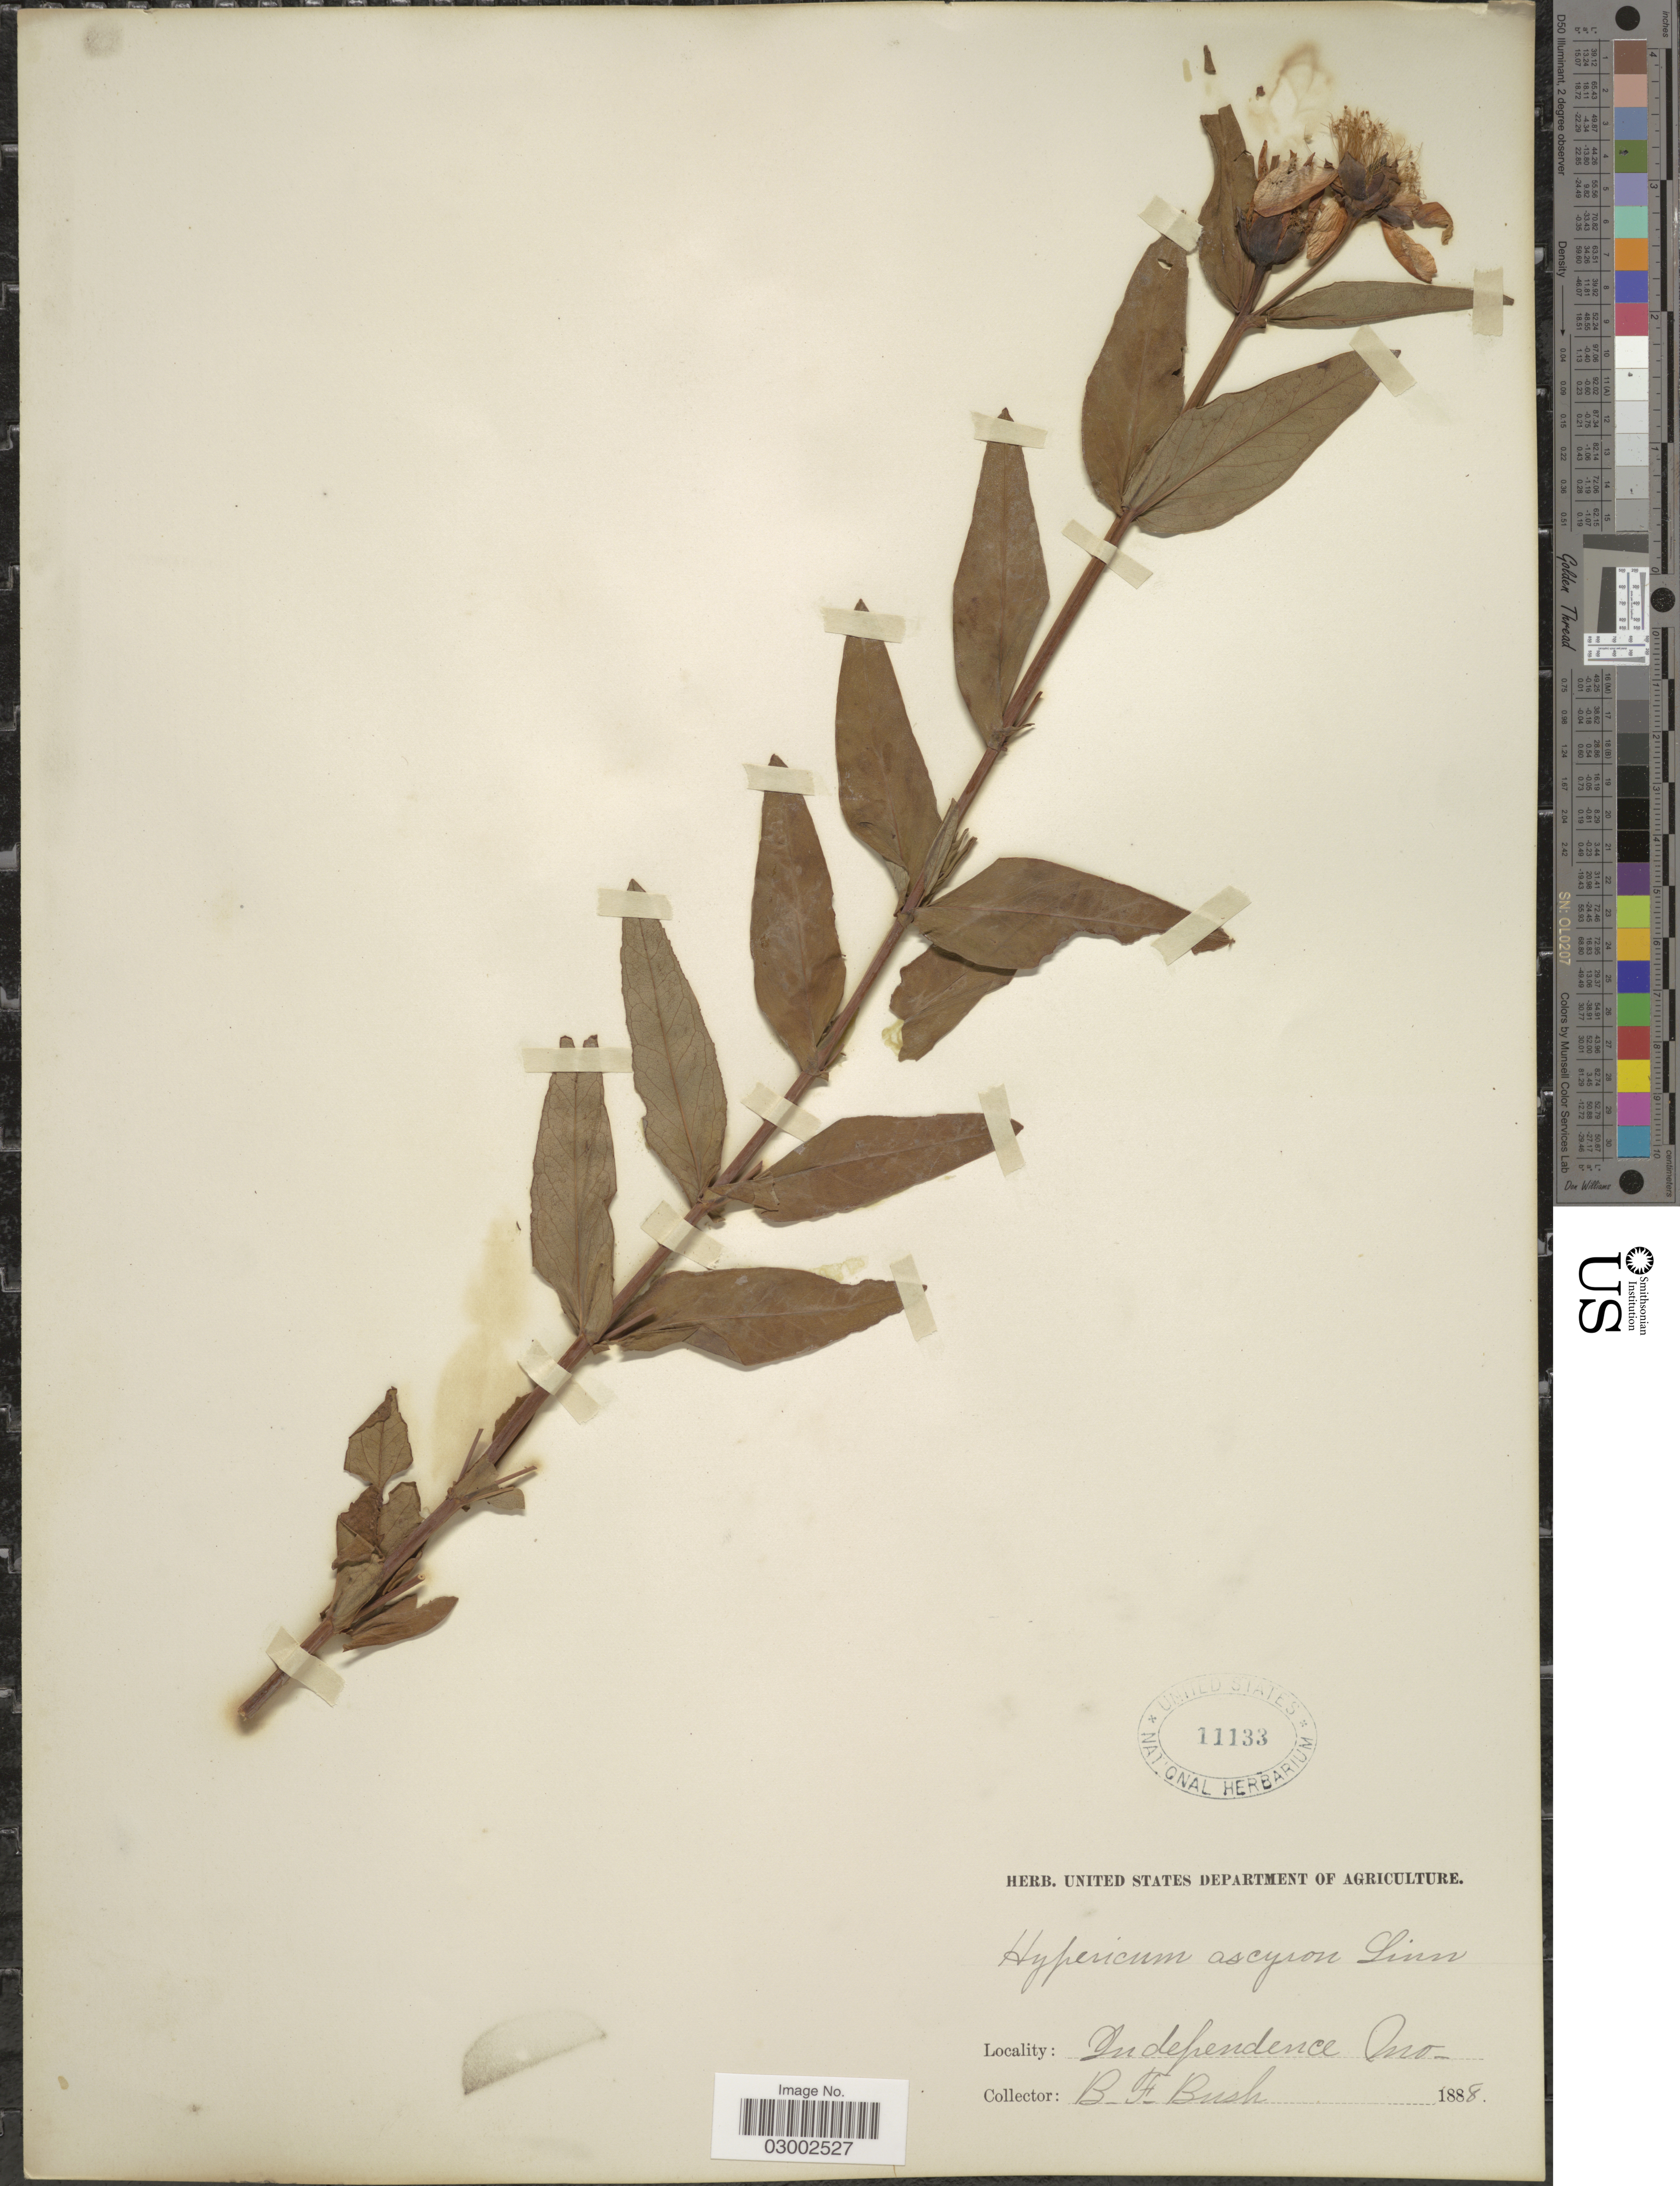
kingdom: Plantae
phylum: Tracheophyta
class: Magnoliopsida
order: Malpighiales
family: Hypericaceae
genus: Hypericum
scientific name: Hypericum ascyron subsp. pyramidatum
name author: (Aiton) N. Robson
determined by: Strong, Mark T., (BOT), Smithsonian Institution - National Museum of Natural History (UNITED STATES)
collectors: B. F. Bush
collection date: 1888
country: United States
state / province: Missouri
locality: Independence Mo.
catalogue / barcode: US 11133